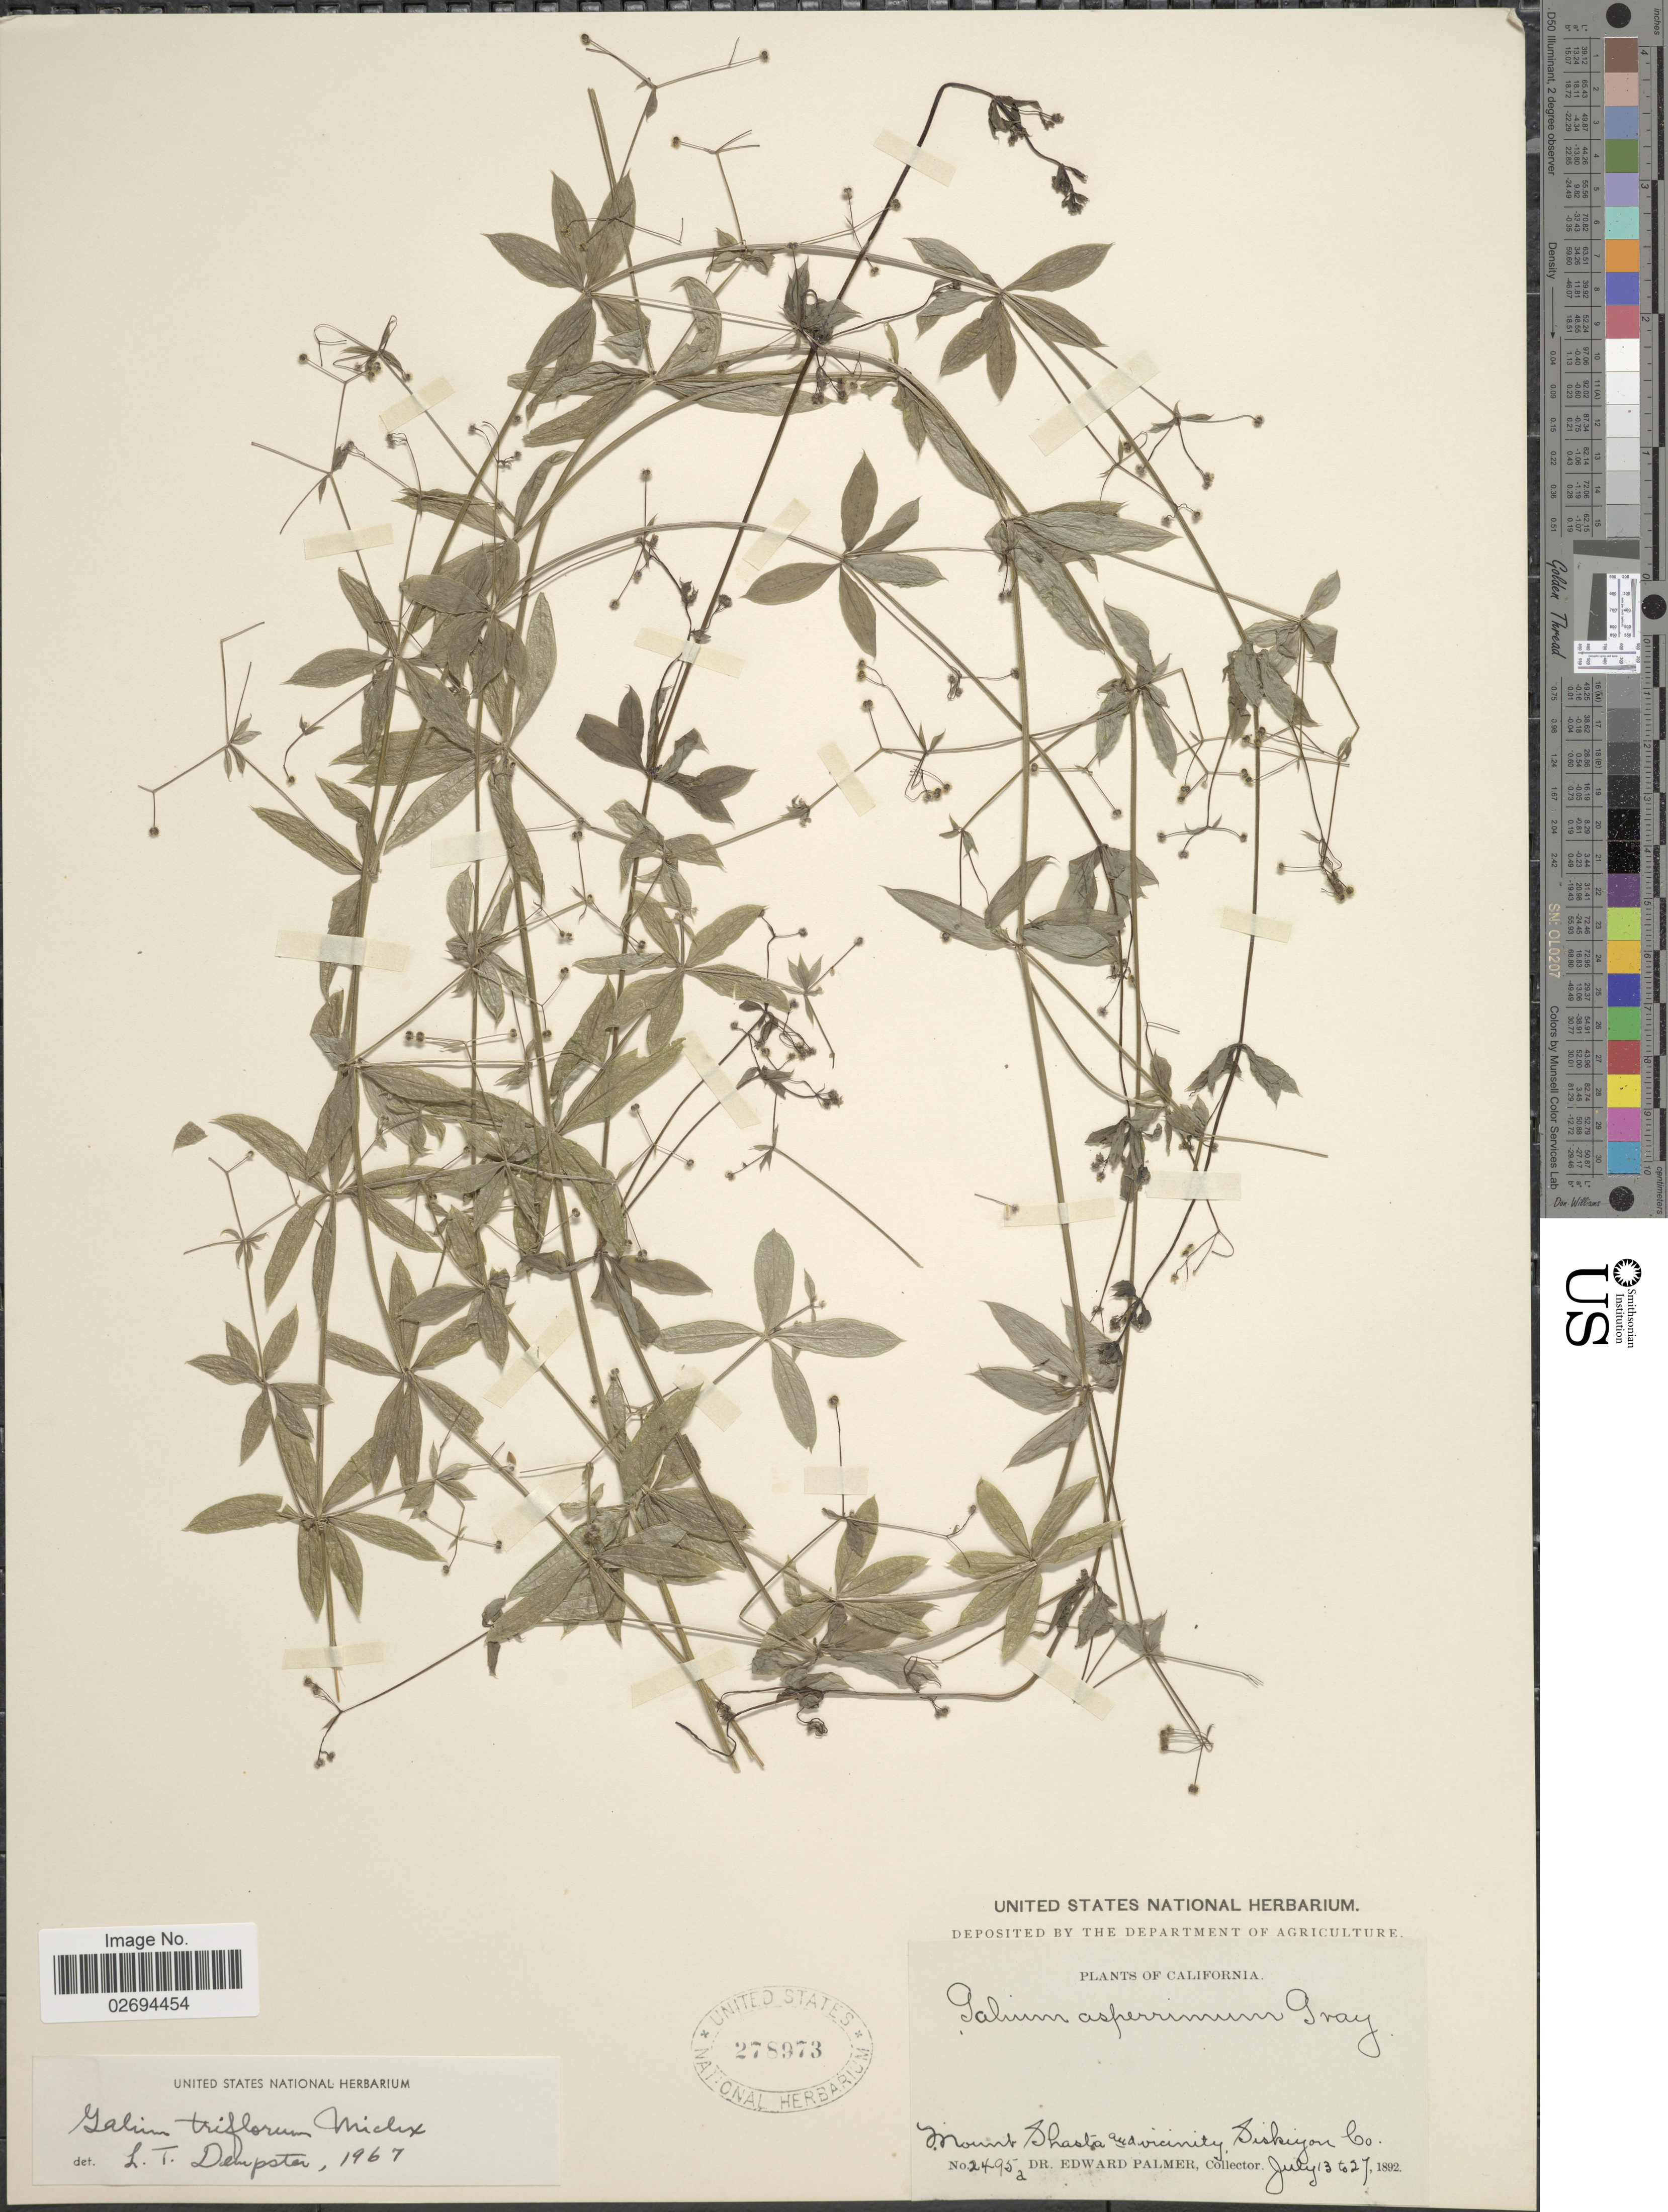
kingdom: Plantae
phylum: Tracheophyta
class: Magnoliopsida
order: Gentianales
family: Rubiaceae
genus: Galium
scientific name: Galium triflorum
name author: Michx.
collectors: E. Palmer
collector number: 2495a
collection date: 1892-07-13/1892-07-27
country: United States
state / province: California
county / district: Siskiyou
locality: Mount Shasta and vicinity, Siskiyou Co.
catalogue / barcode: US 278973